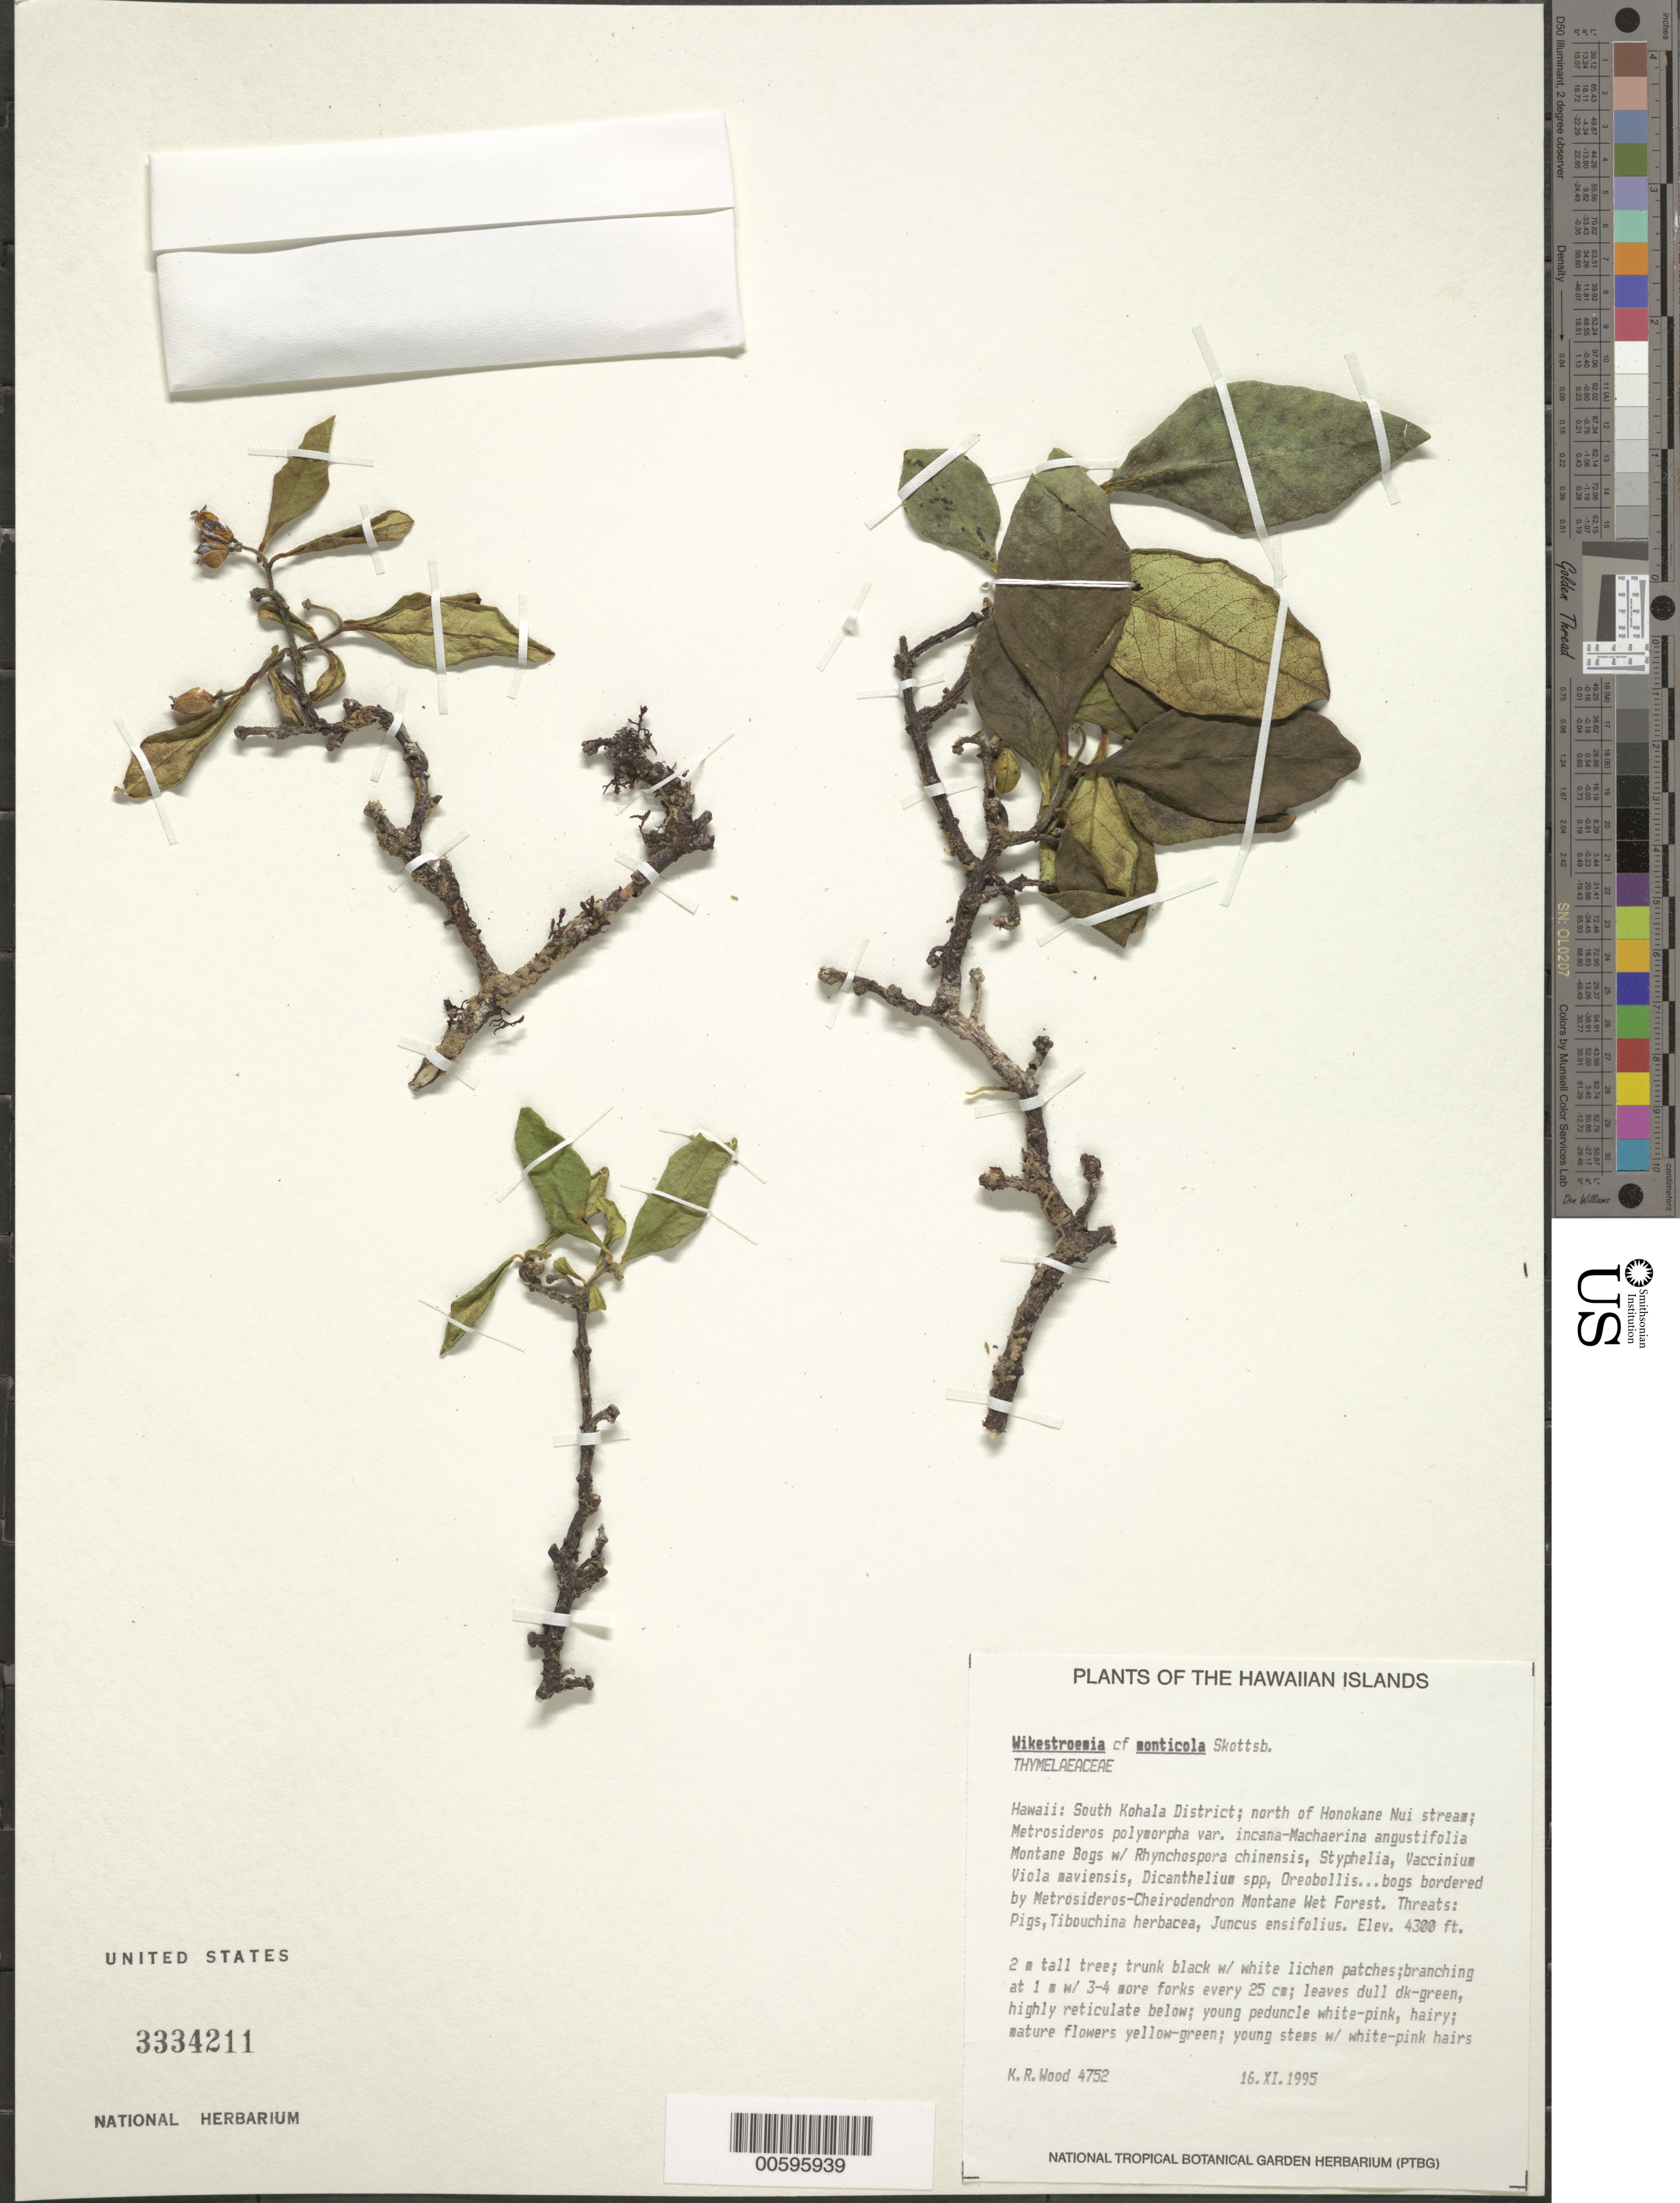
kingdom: Plantae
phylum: Tracheophyta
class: Magnoliopsida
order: Malvales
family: Thymelaeaceae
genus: Wikstroemia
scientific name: Wikstroemia monticola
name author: Skottsb.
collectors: K. R. Wood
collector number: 4752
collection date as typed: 16 Nov 1995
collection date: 1995-11-16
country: United States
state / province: Hawaii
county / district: Hawaii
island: Hawaii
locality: South Kohala Dist; N of Honokane Nui stream.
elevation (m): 1311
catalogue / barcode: US 3334211